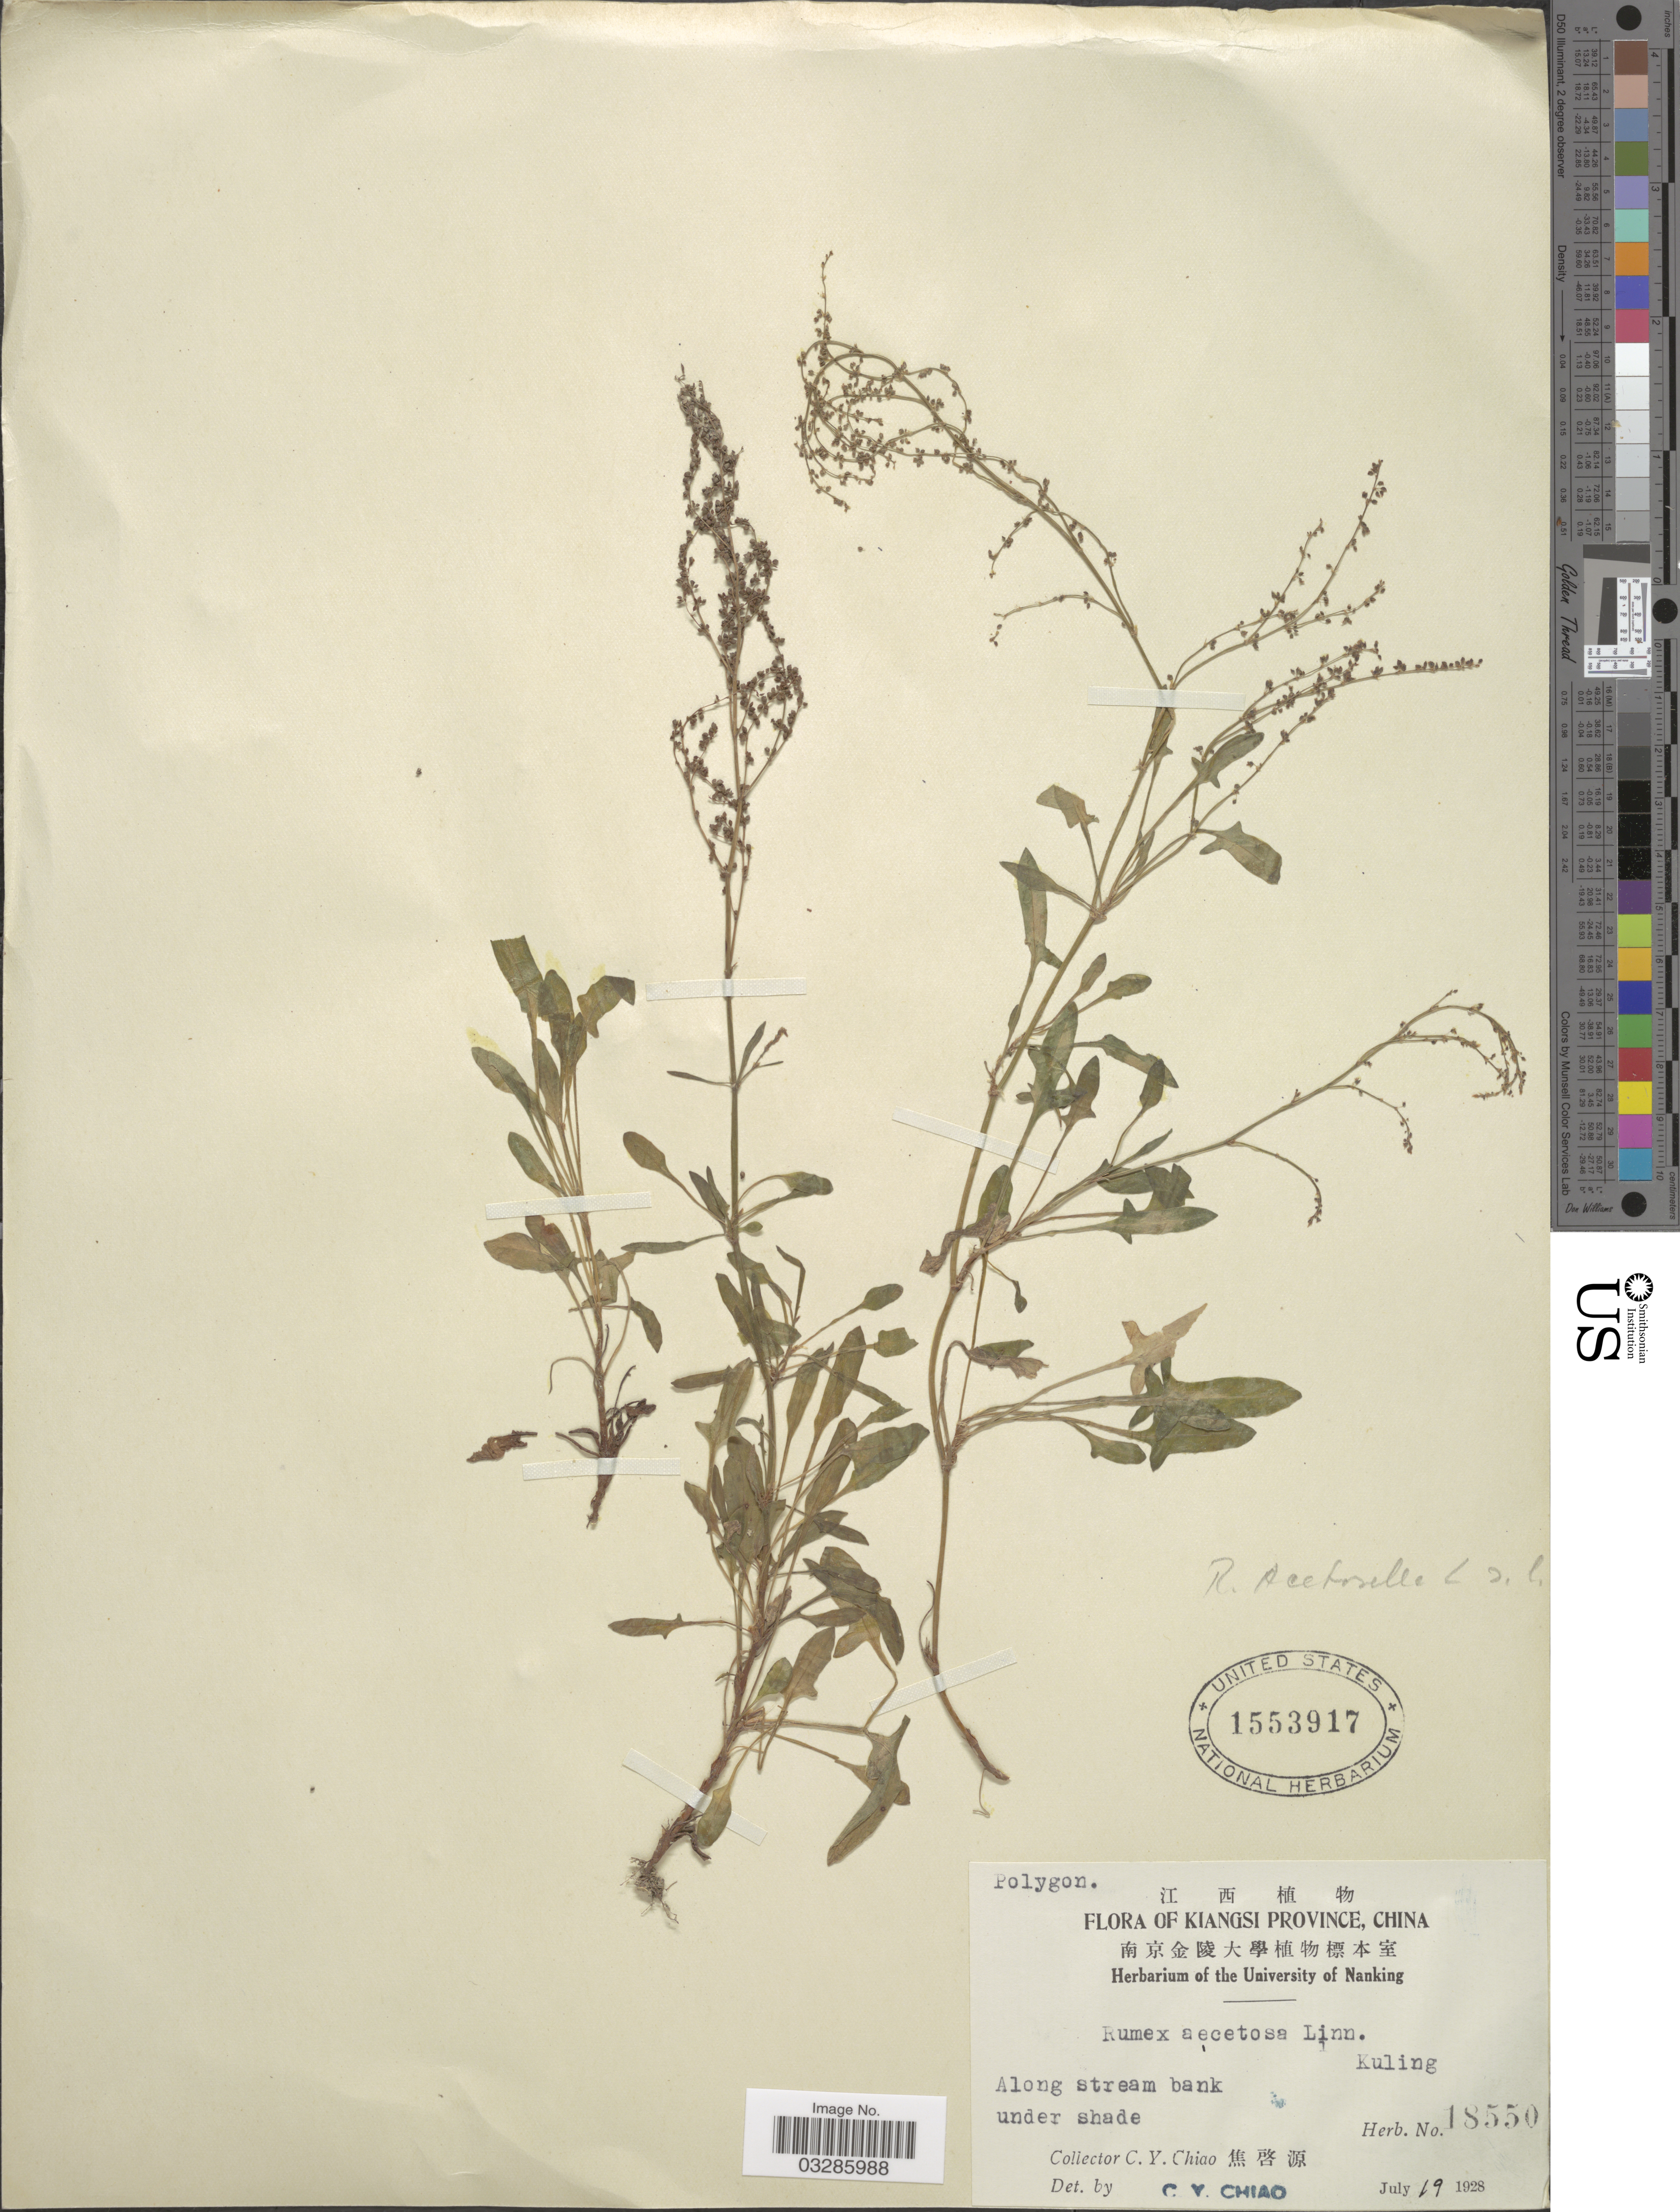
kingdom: Plantae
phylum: Tracheophyta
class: Magnoliopsida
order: Caryophyllales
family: Polygonaceae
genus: Rumex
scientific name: Rumex acetosella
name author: L.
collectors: C. Y. Chiao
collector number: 18550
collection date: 1928-07-19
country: China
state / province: Jiangxi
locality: Kiangsi Province.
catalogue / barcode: US 1553917